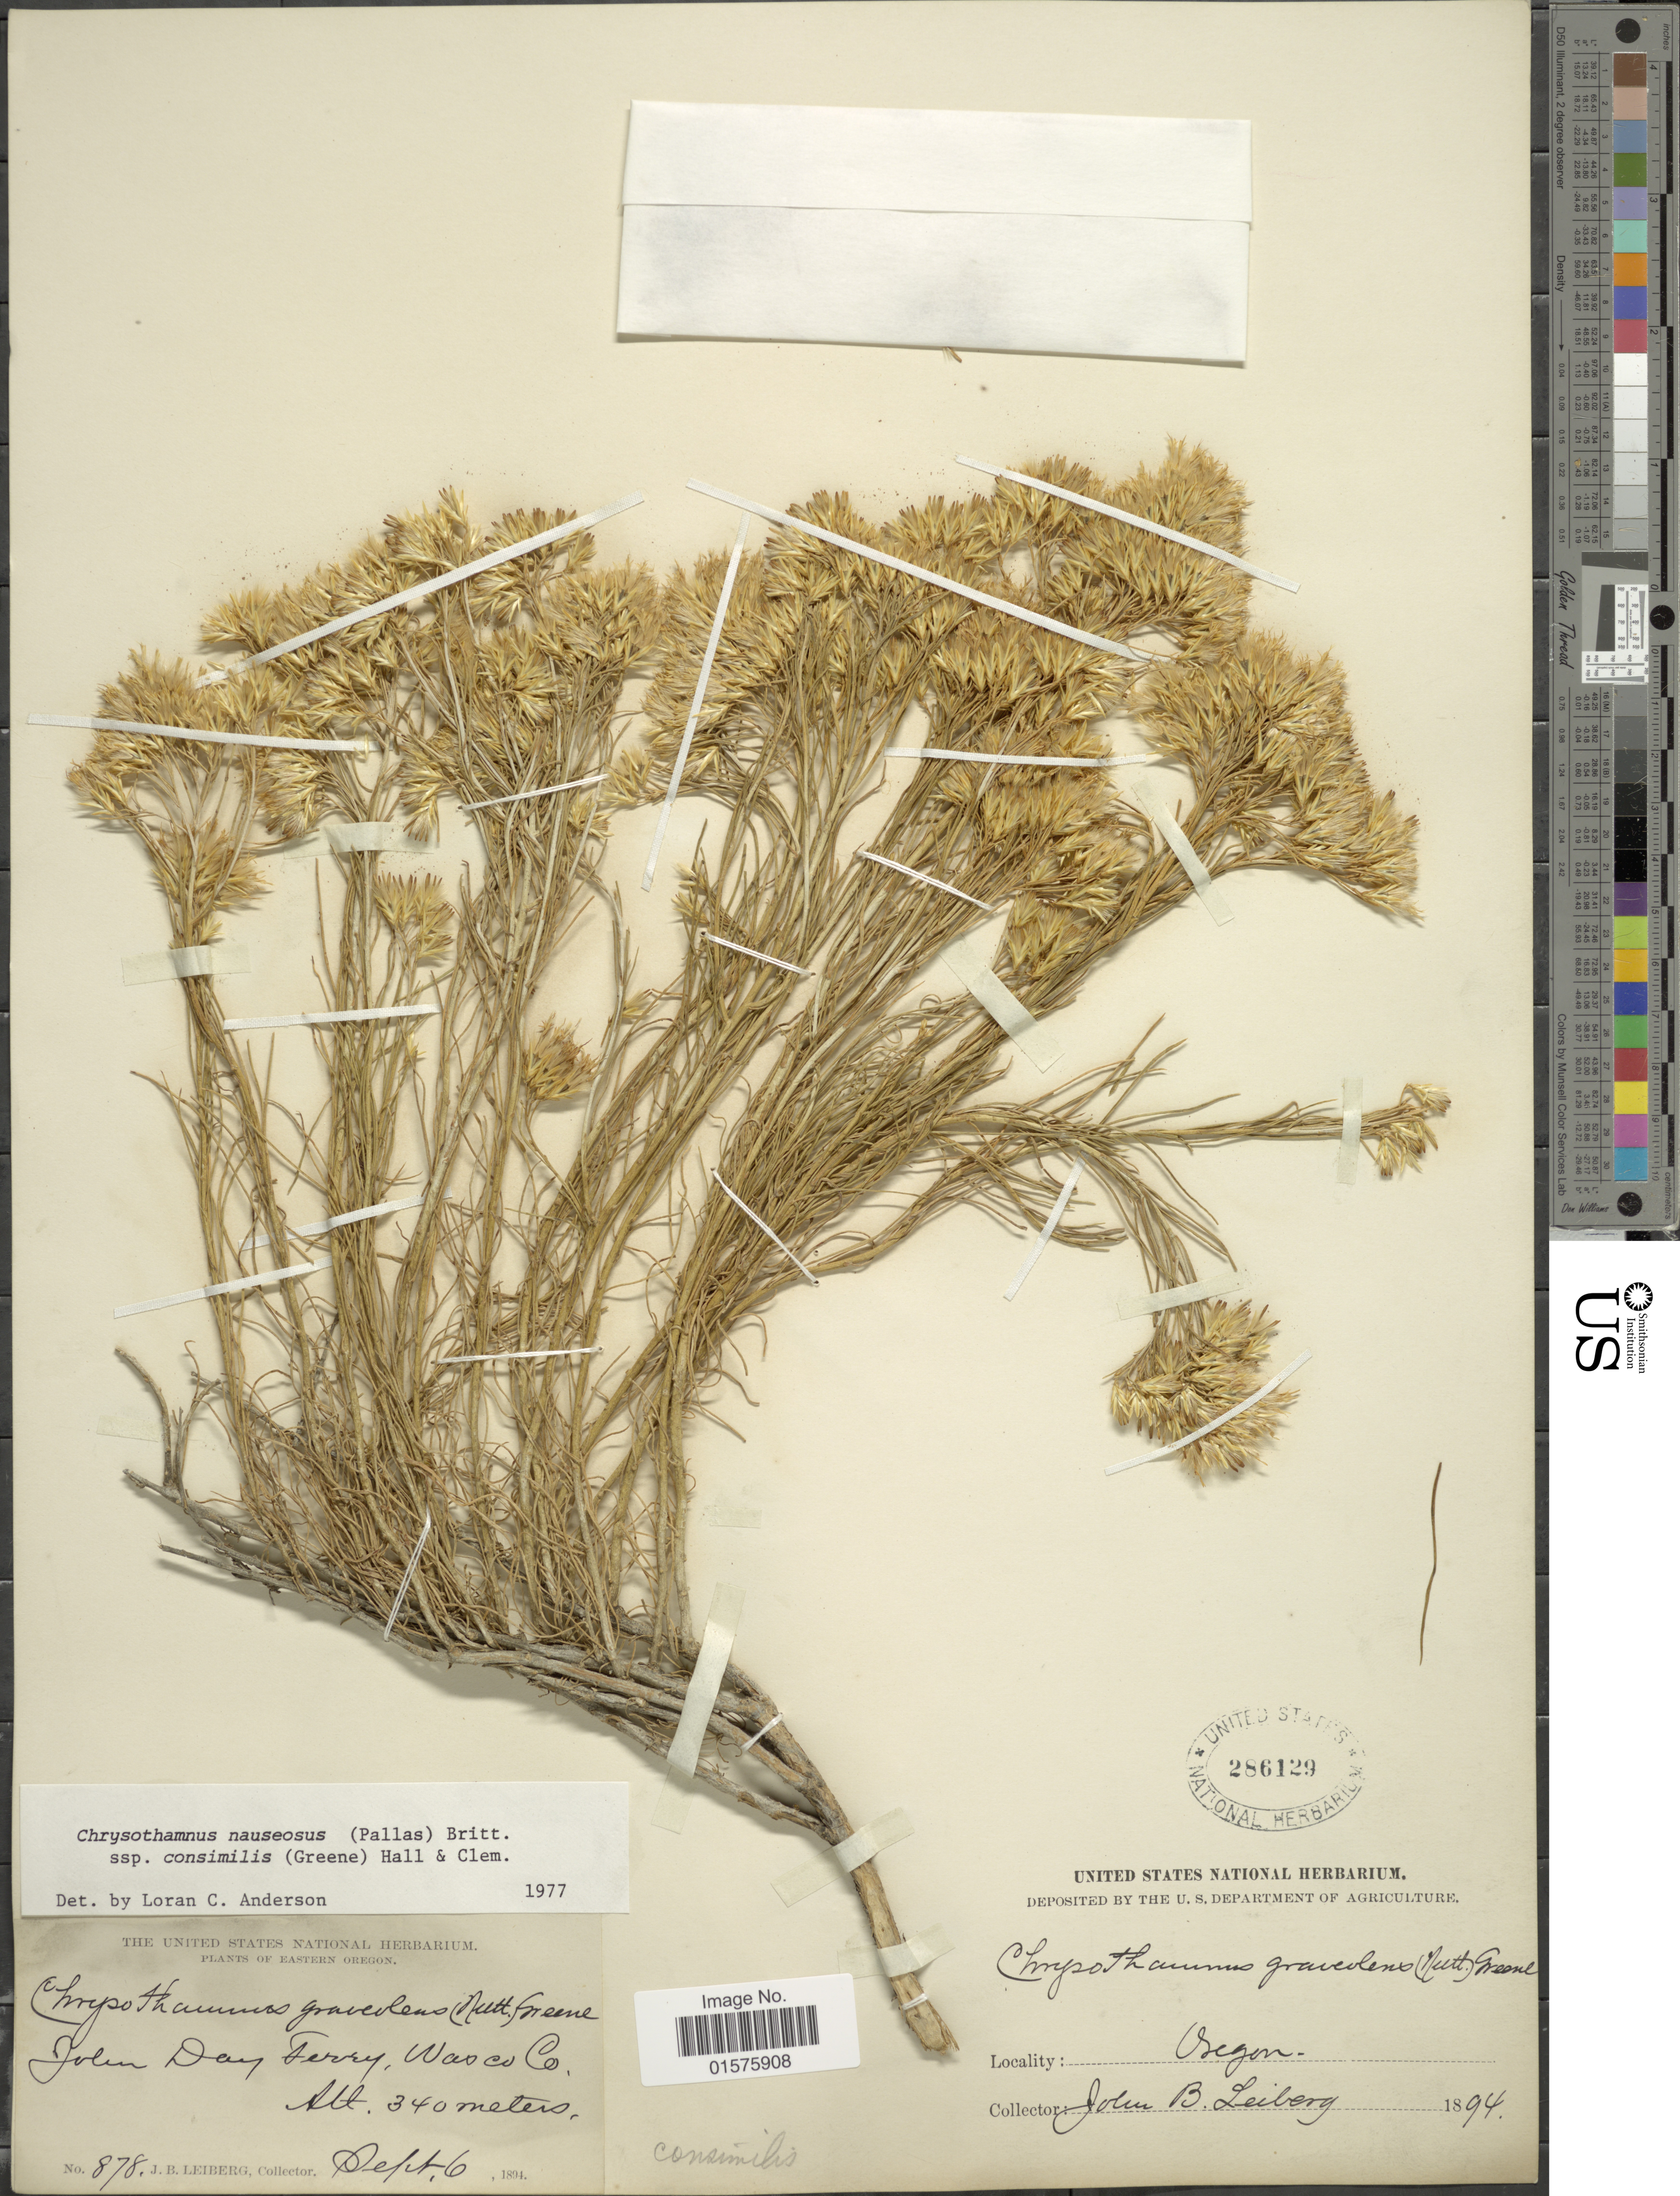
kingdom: Plantae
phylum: Tracheophyta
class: Magnoliopsida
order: Asterales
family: Asteraceae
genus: Ericameria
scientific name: Ericameria nauseosa var. oreophila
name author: (A. Nelson) G.L. Nesom & G.I. Baird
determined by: Urbatsch, Lowell E., Curator (LSU), Louisiana State University (UNITED STATES)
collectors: J. B. Leiberg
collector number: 878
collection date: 1894-09-06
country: United States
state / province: Oregon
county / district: Wasco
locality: Eastern Oregon, Jolen Day Terry, Wasco Co.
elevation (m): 340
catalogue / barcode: US 286129